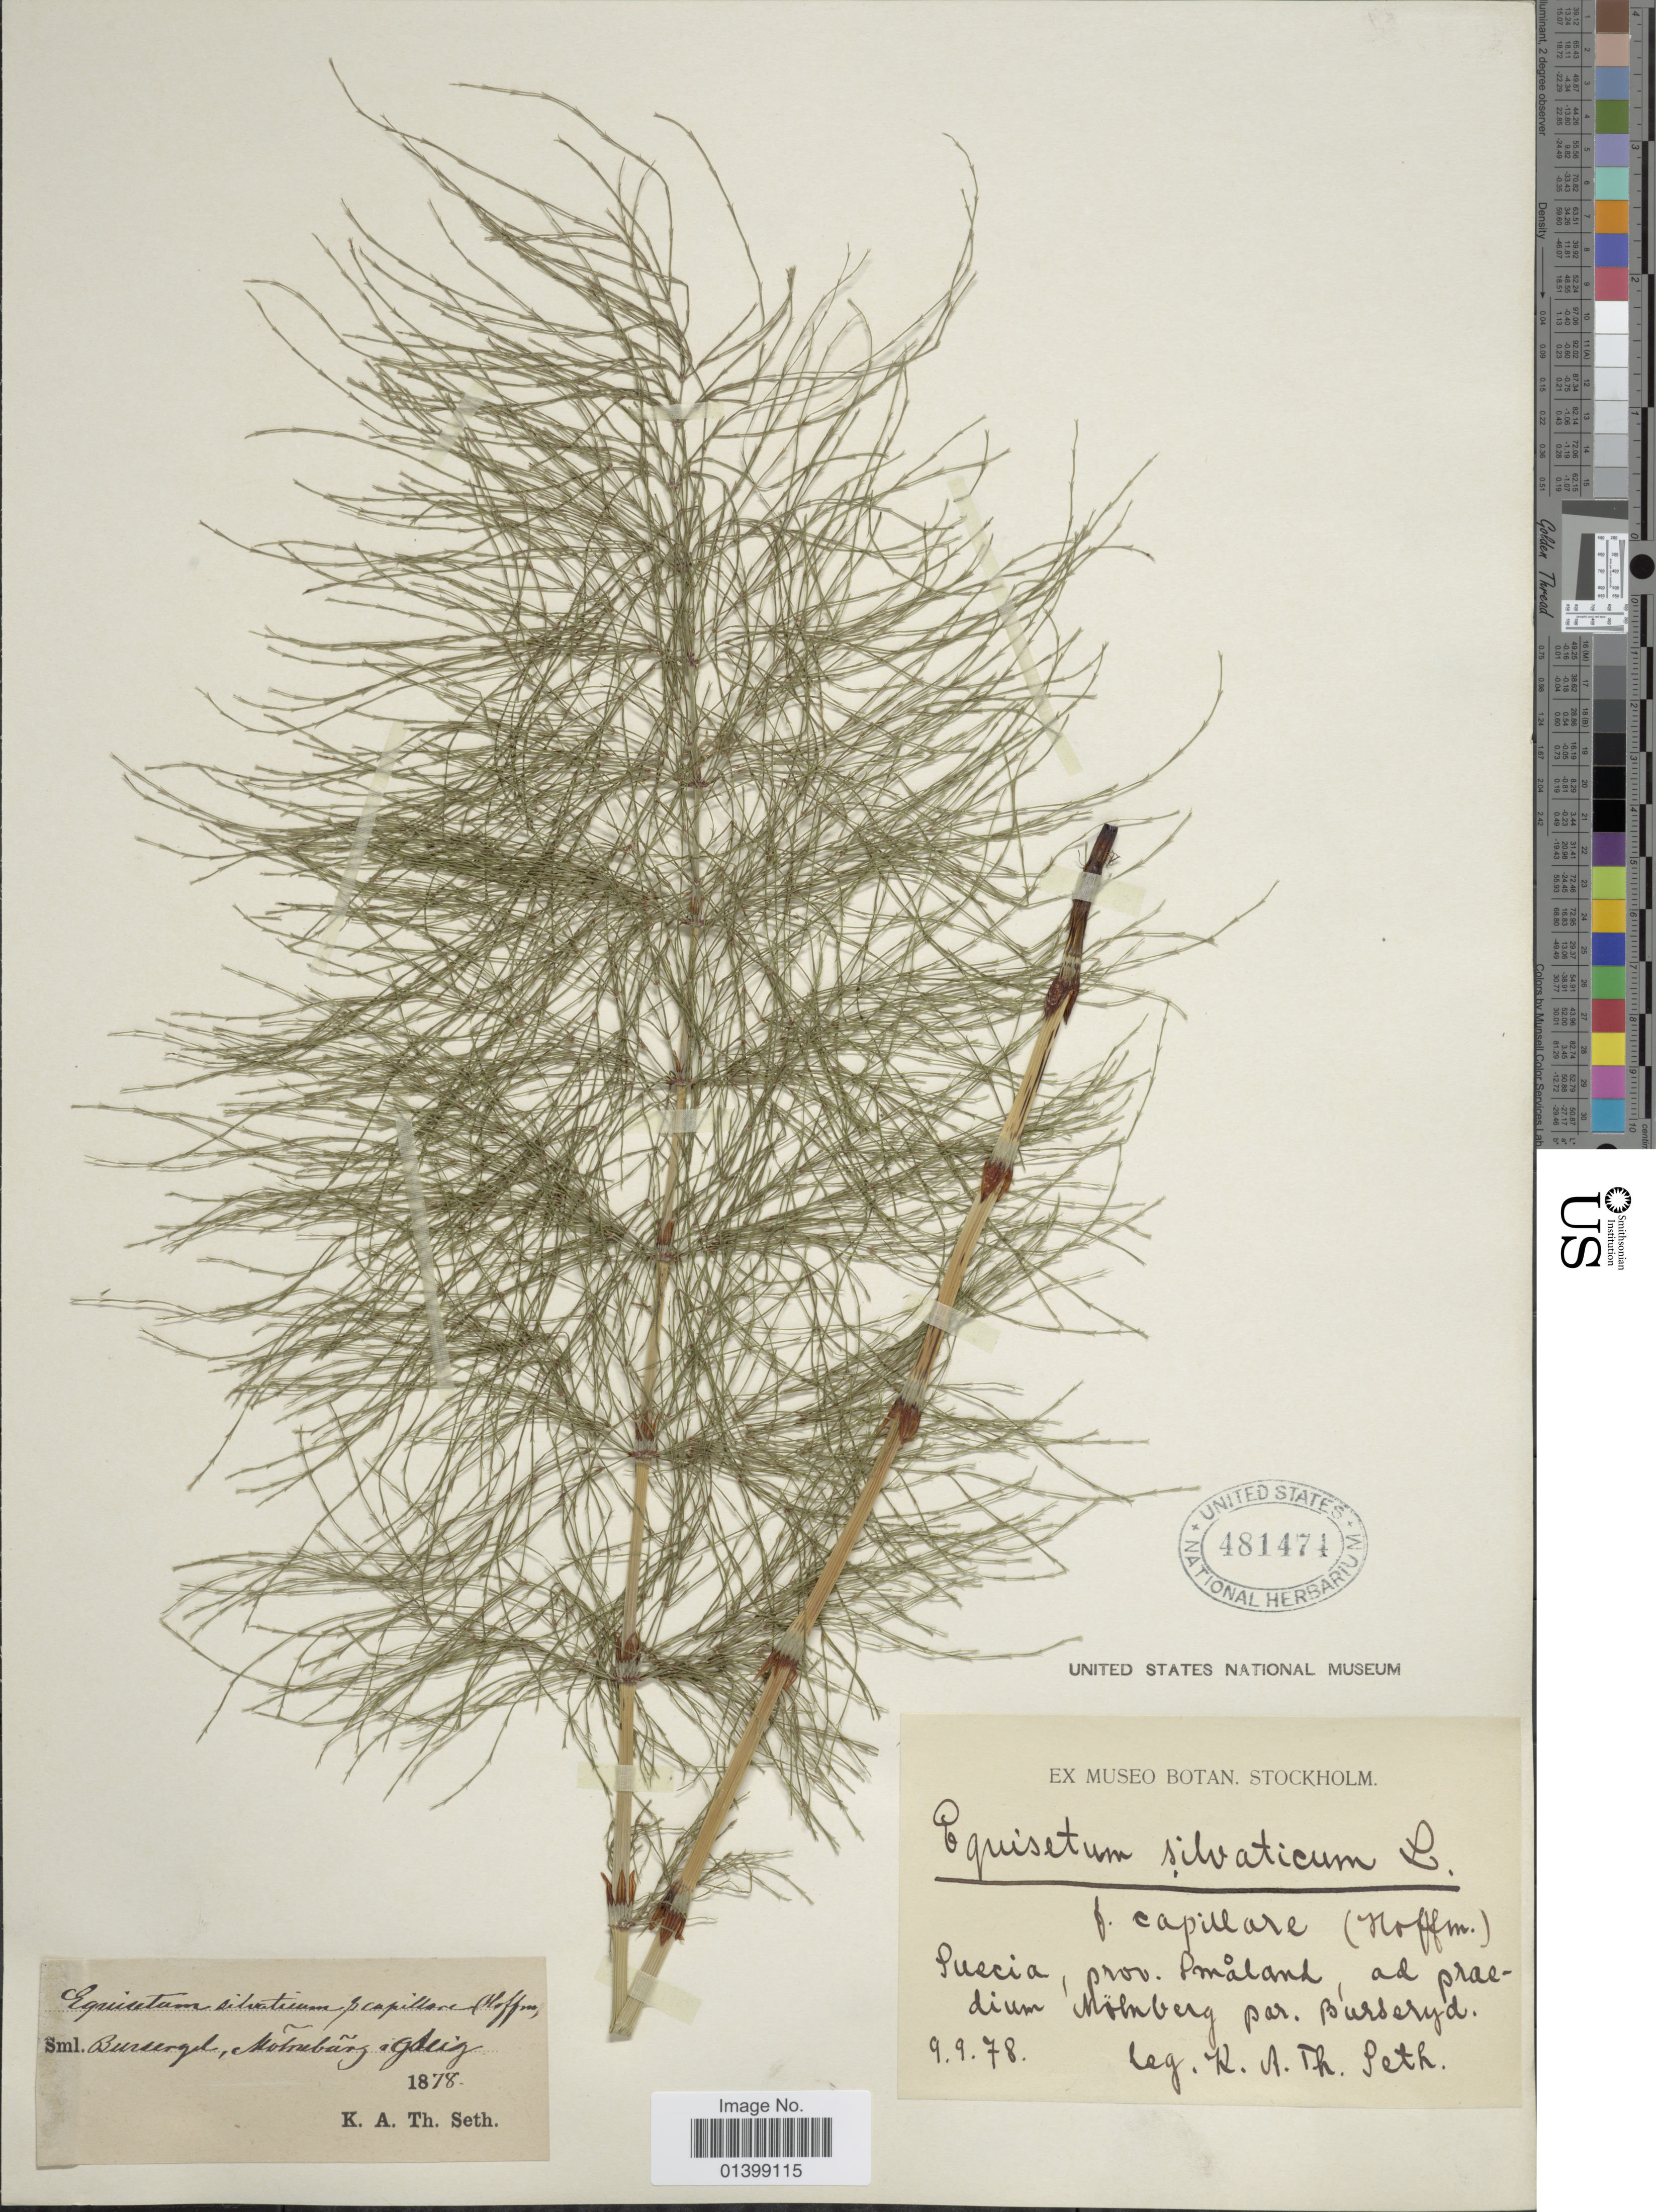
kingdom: Plantae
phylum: Tracheophyta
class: Polypodiopsida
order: Equisetales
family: Equisetaceae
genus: Equisetum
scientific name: Equisetum sylvaticum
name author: L.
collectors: K. A. Seth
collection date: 1878-09-09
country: Sweden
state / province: Jönköping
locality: Burseryd sn, Mölneberg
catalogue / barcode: US 481474